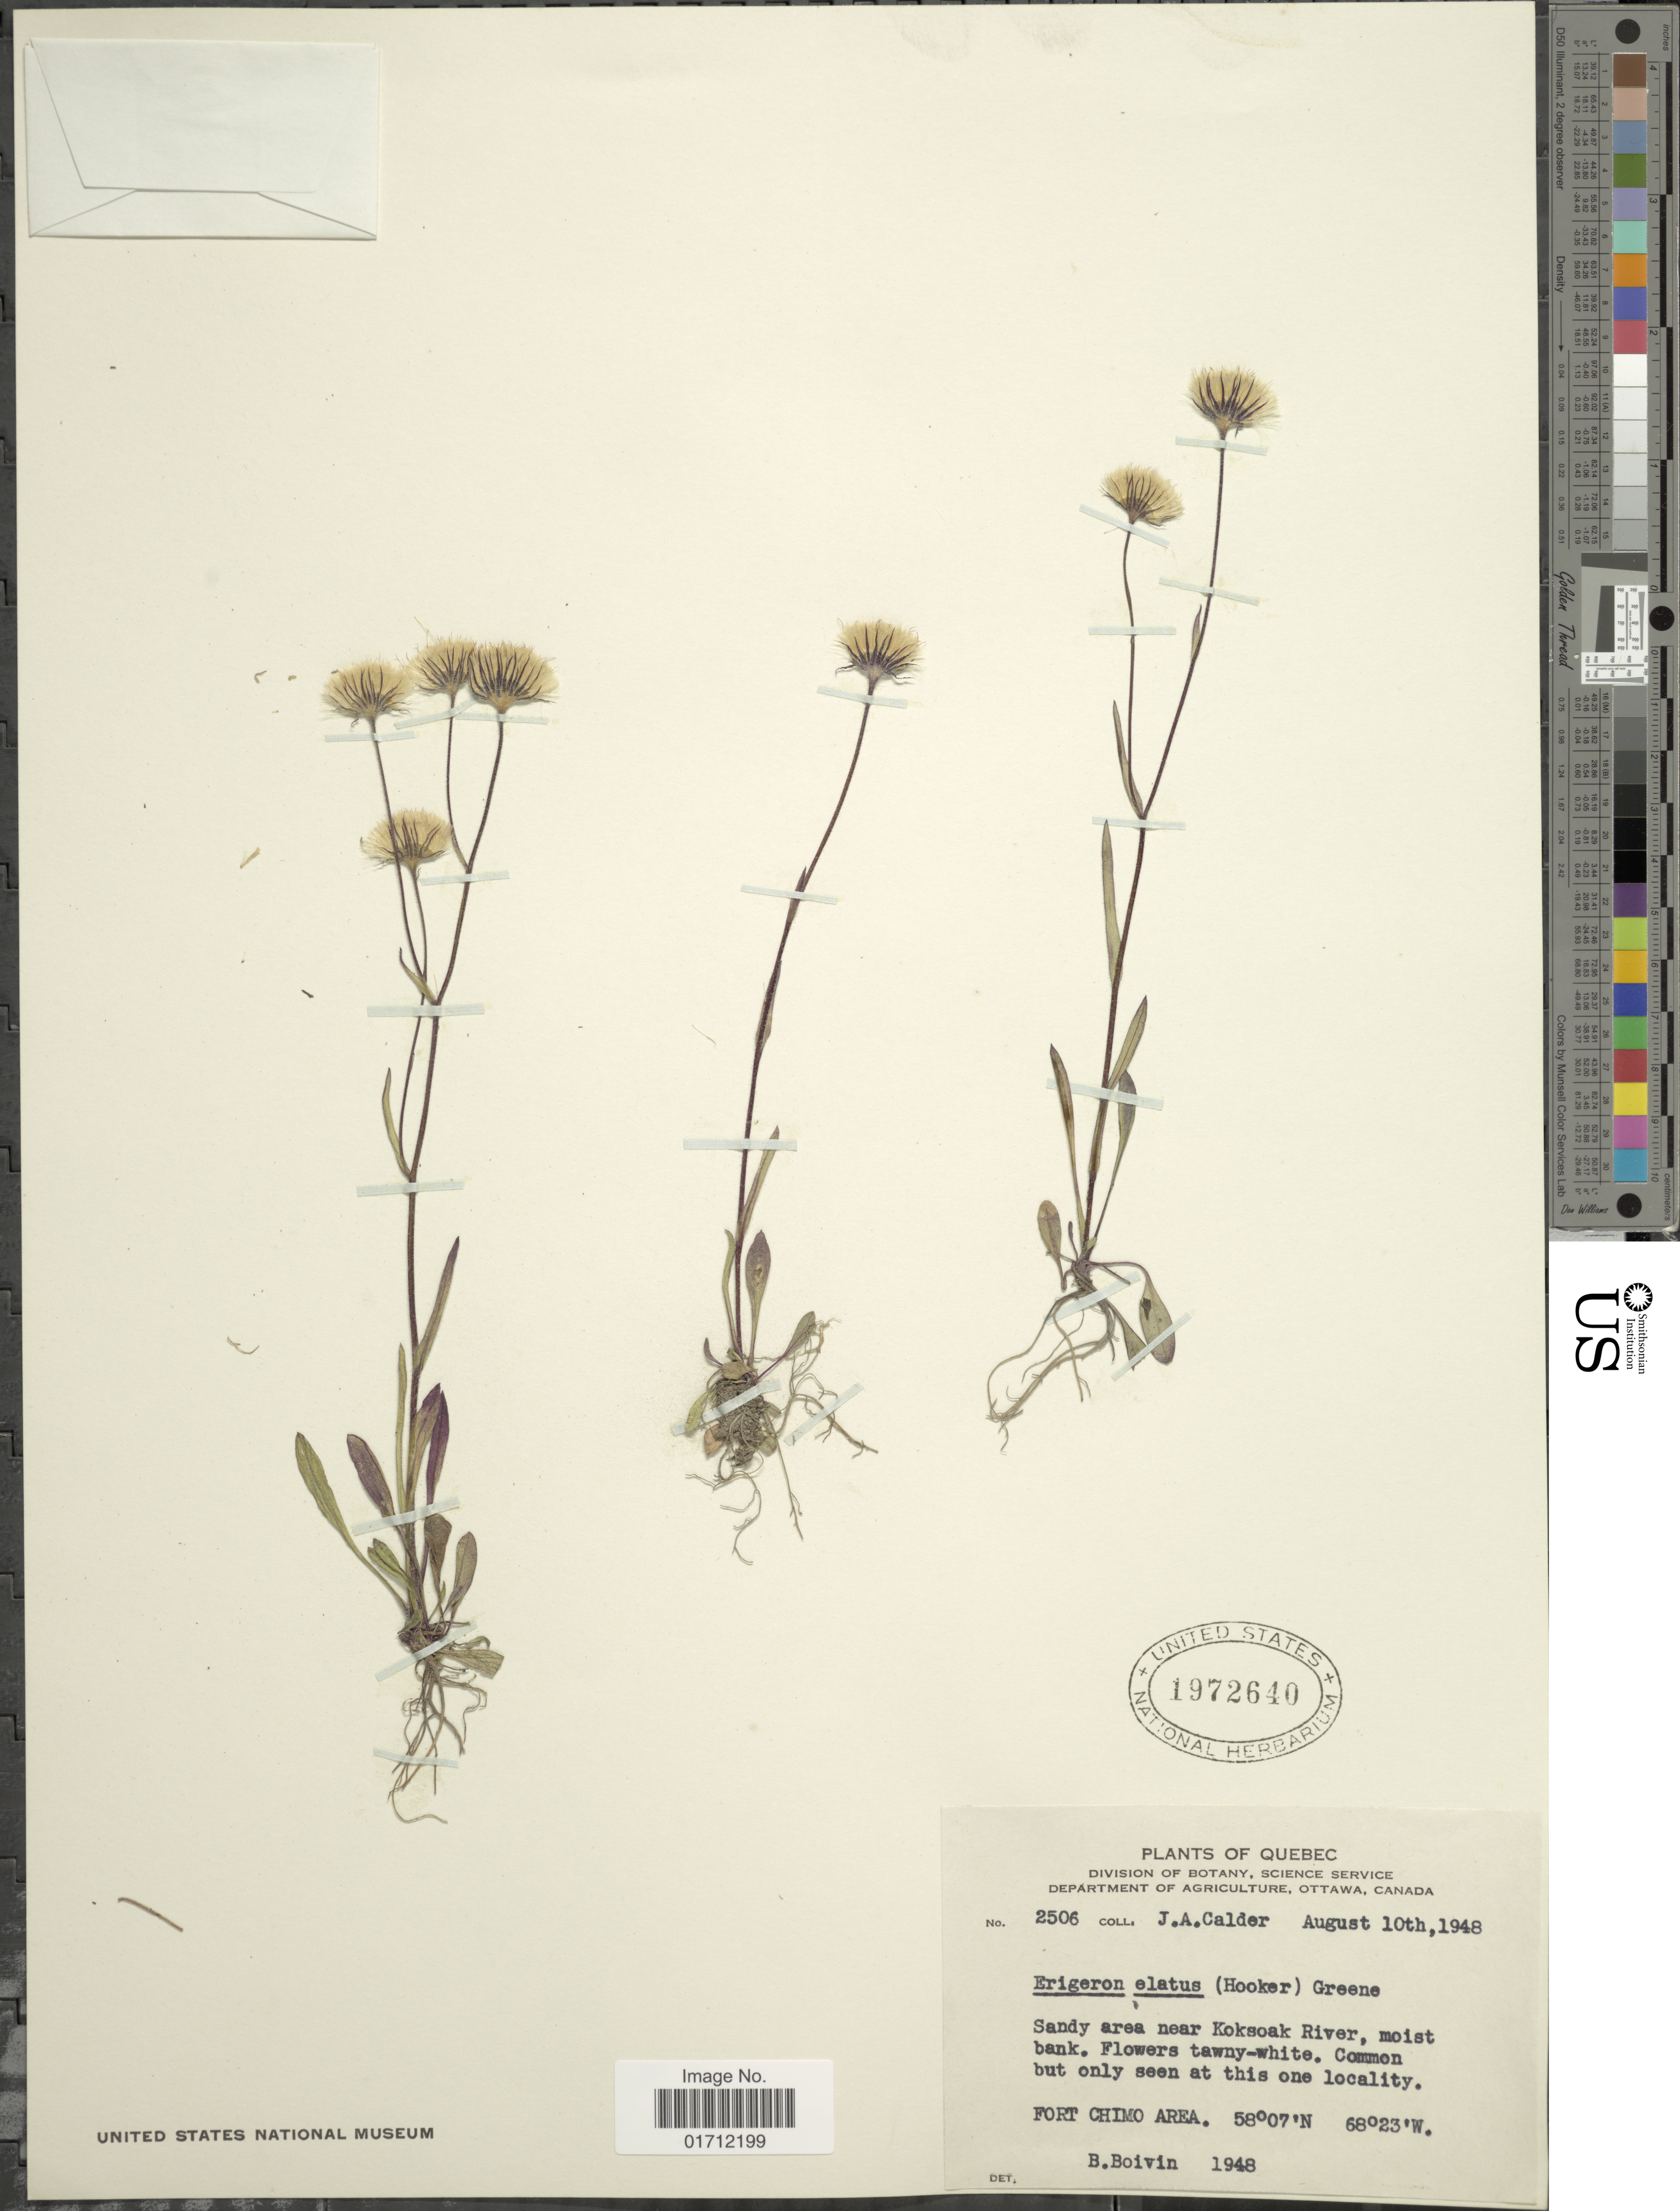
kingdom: Plantae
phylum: Tracheophyta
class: Magnoliopsida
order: Asterales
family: Asteraceae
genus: Erigeron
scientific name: Erigeron elatior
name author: (A. Gray) Greene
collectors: J. A. Calder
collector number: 2506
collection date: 1948-08-10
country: Canada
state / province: Quebec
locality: Near Koksoak River, Fort Chimo Area.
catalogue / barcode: US 1972640